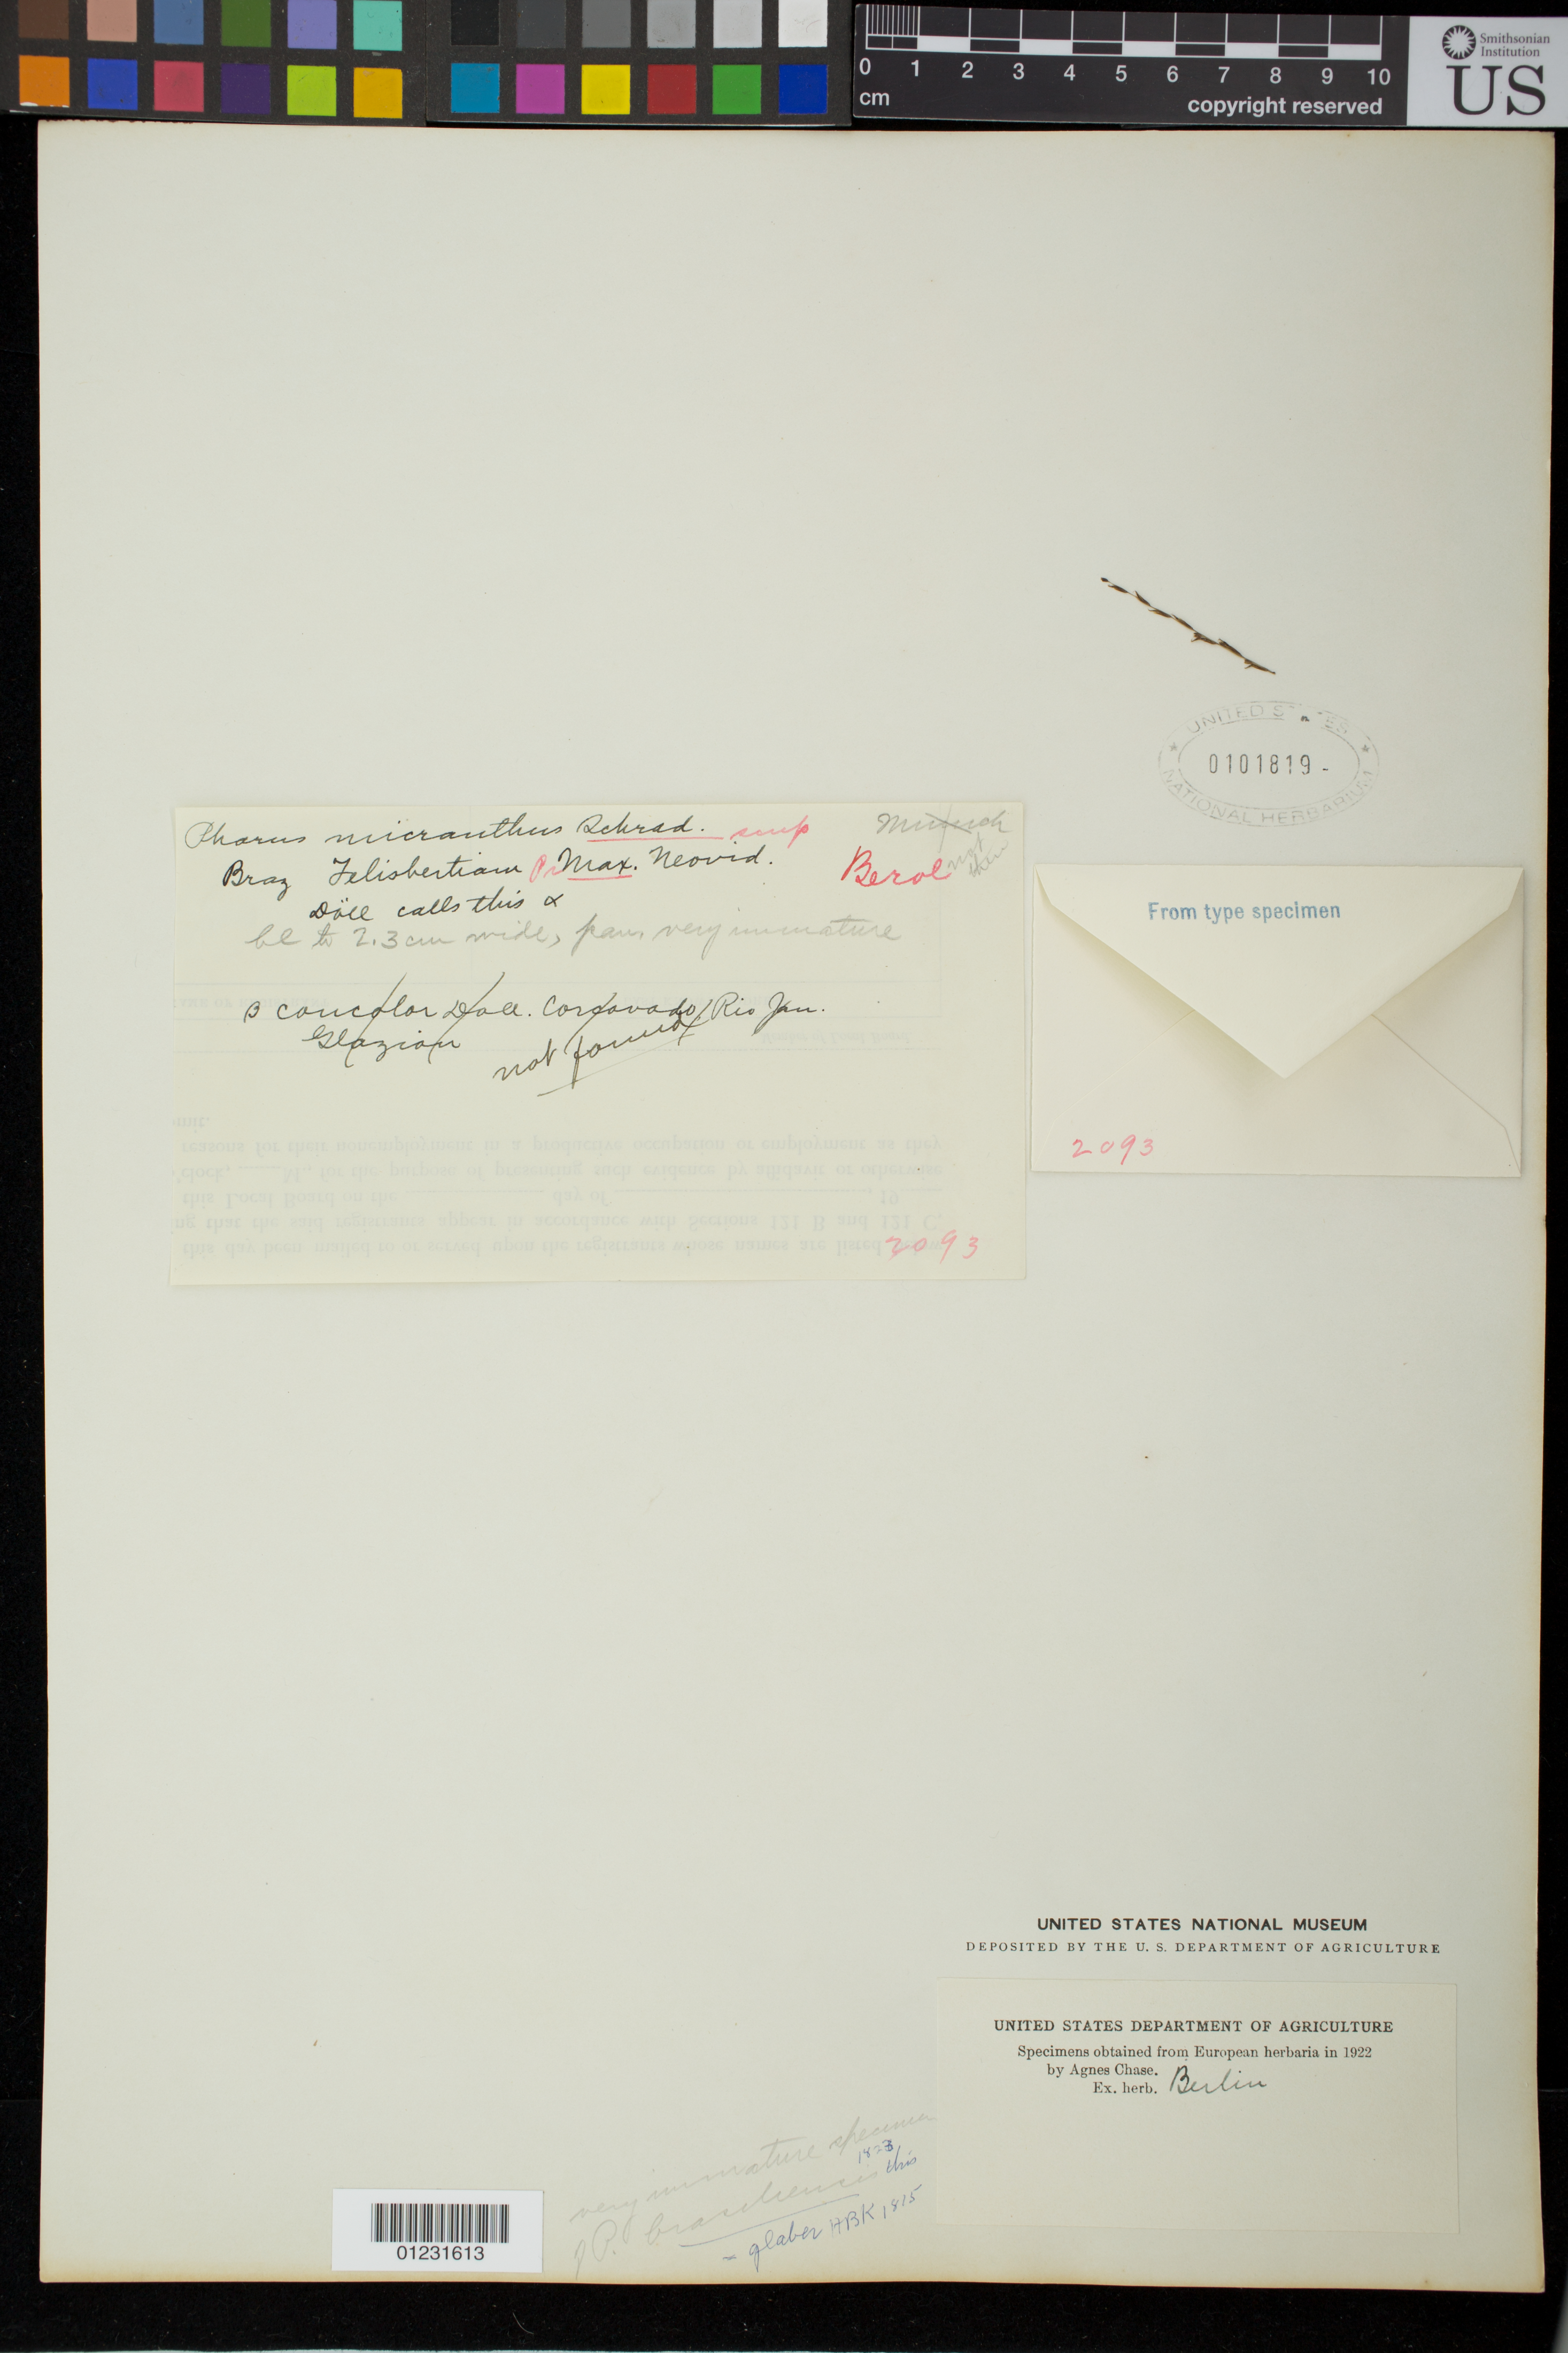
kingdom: Plantae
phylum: Tracheophyta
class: Liliopsida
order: Poales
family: Poaceae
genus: Pharus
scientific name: Pharus micranthus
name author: Schrad. ex Nees in Mart.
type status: Possible Isotype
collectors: M. Neuwied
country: Brazil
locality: Felisbertiam.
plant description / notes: Fragmentary material of type specimen ex herb. Berlin.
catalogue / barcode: US 101819